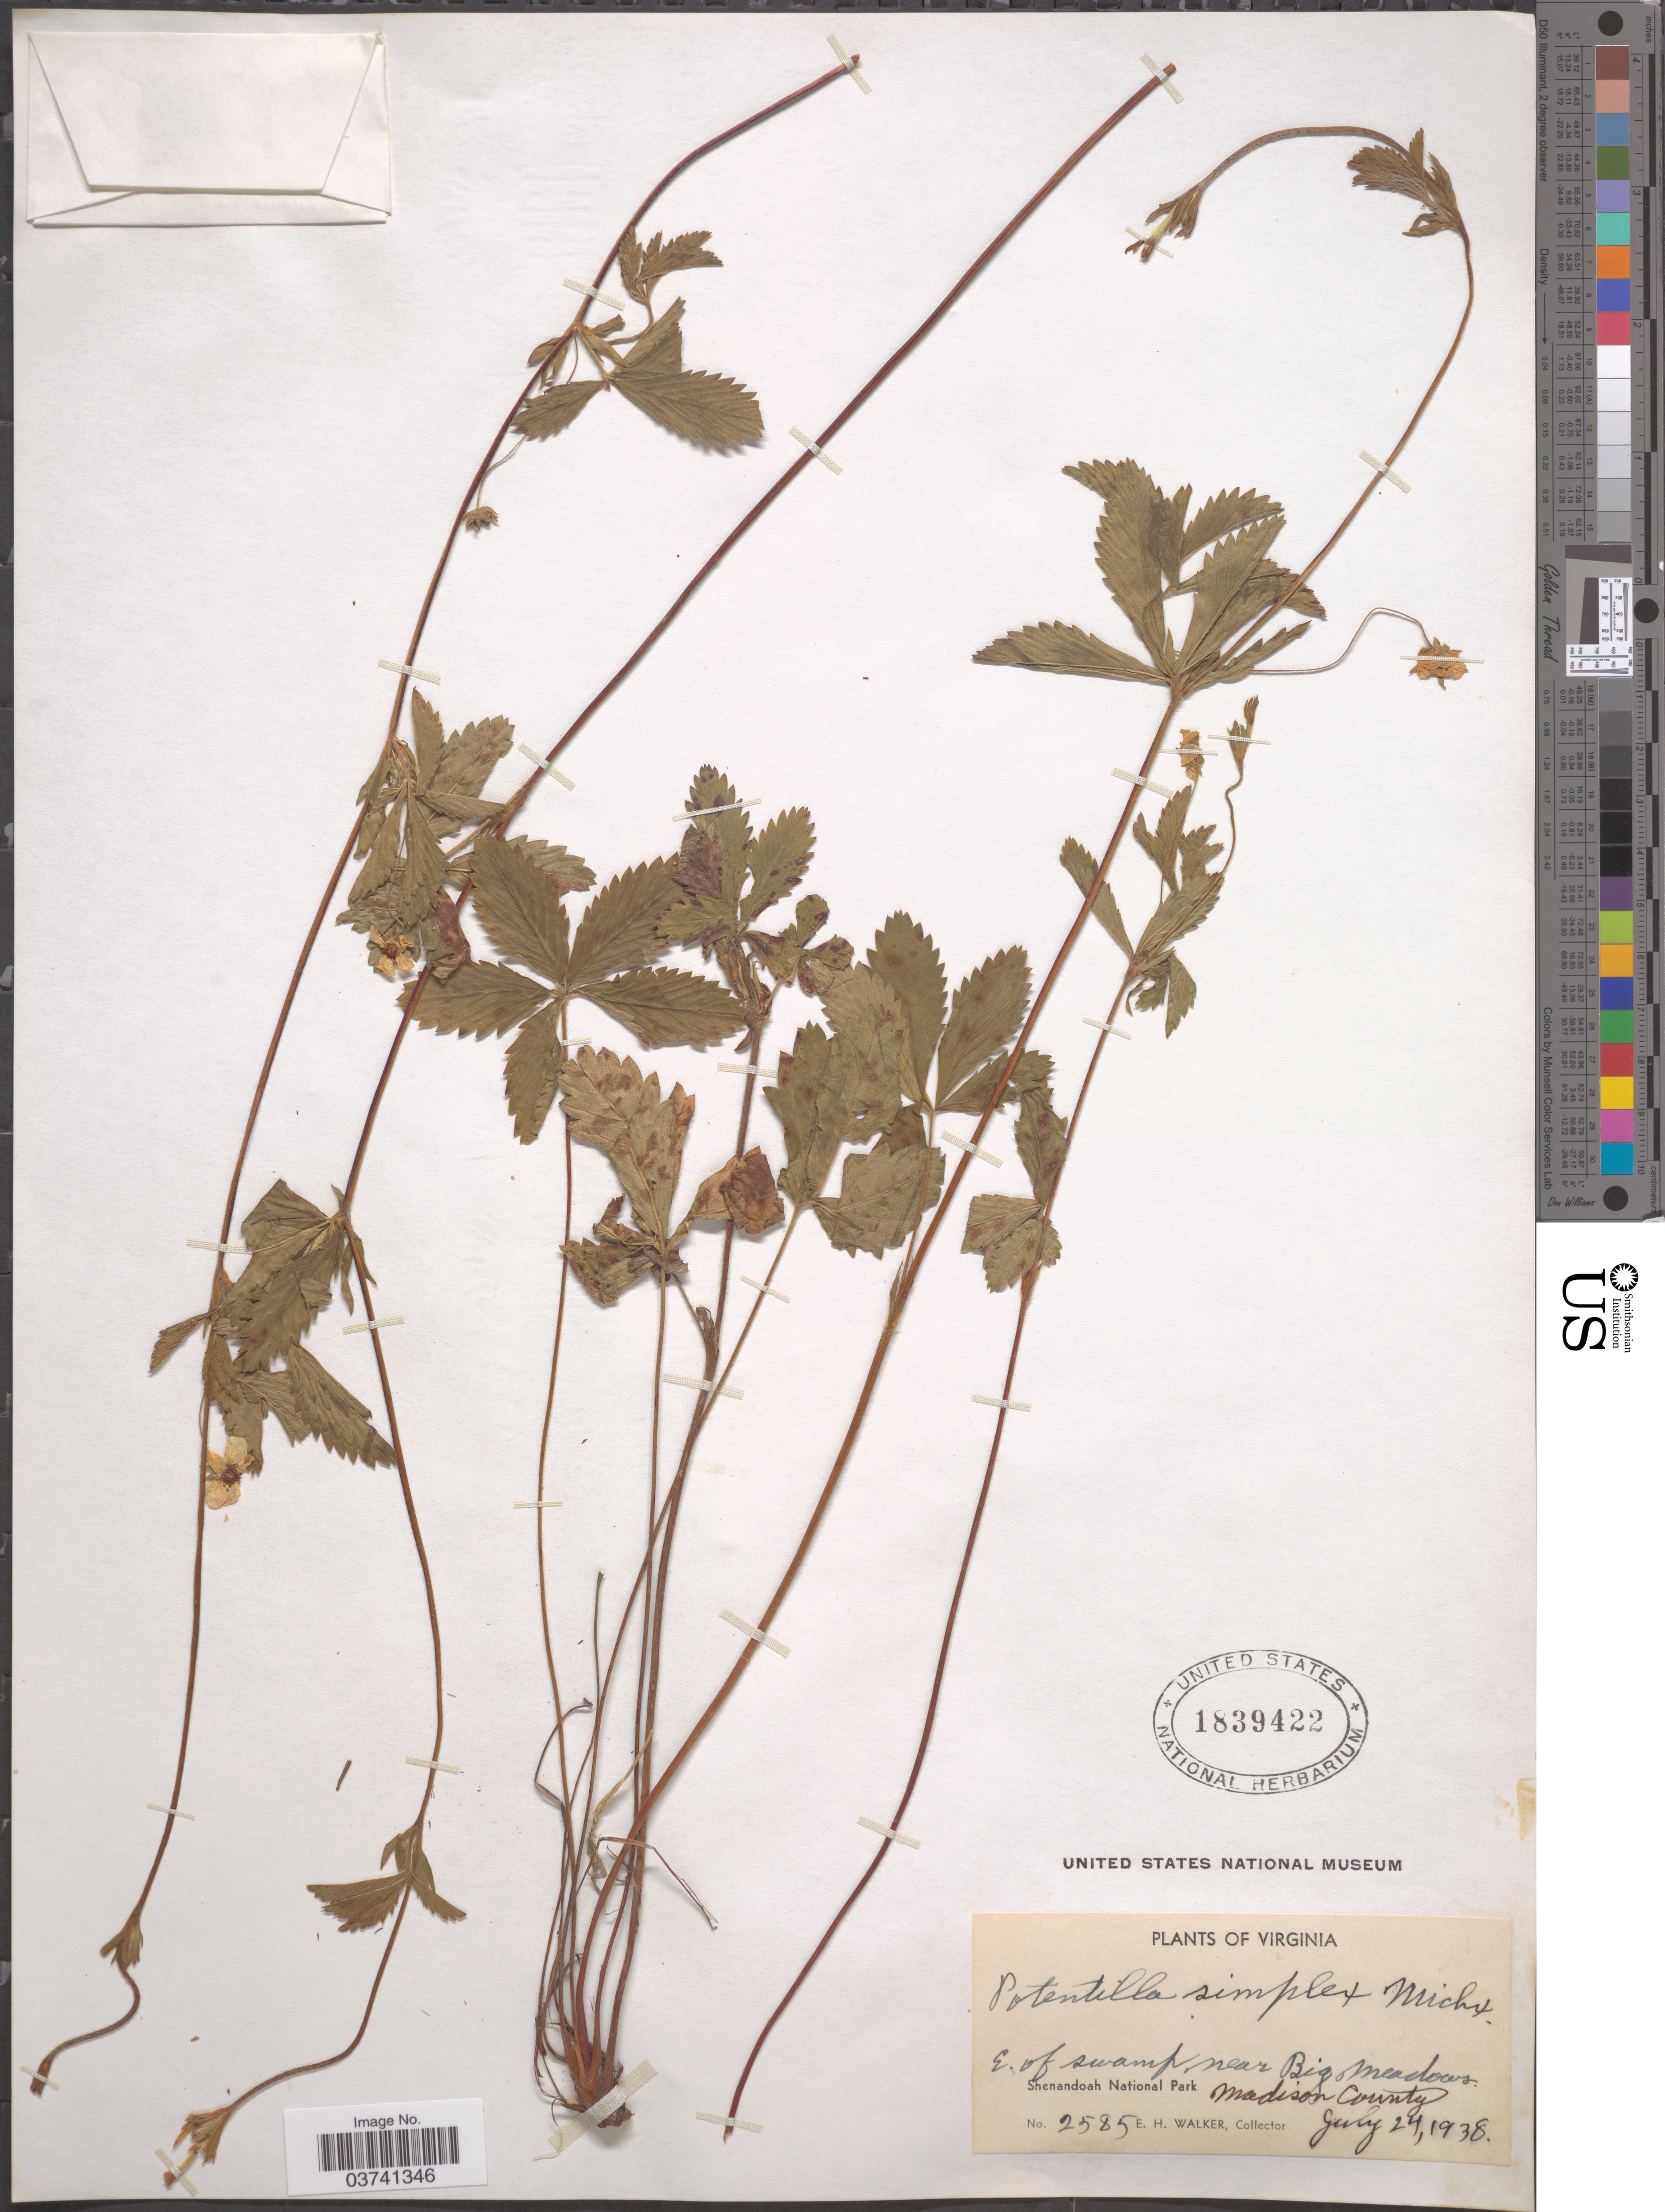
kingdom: Plantae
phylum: Tracheophyta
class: Magnoliopsida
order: Rosales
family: Rosaceae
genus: Potentilla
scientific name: Potentilla simplex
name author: Michx.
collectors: E. H. Walker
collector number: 2585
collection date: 1938-07-24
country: United States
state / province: Virginia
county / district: Madison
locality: E. of swamp near Big Meadows. Shenandoah National Park. Madison County.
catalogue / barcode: US 1839422